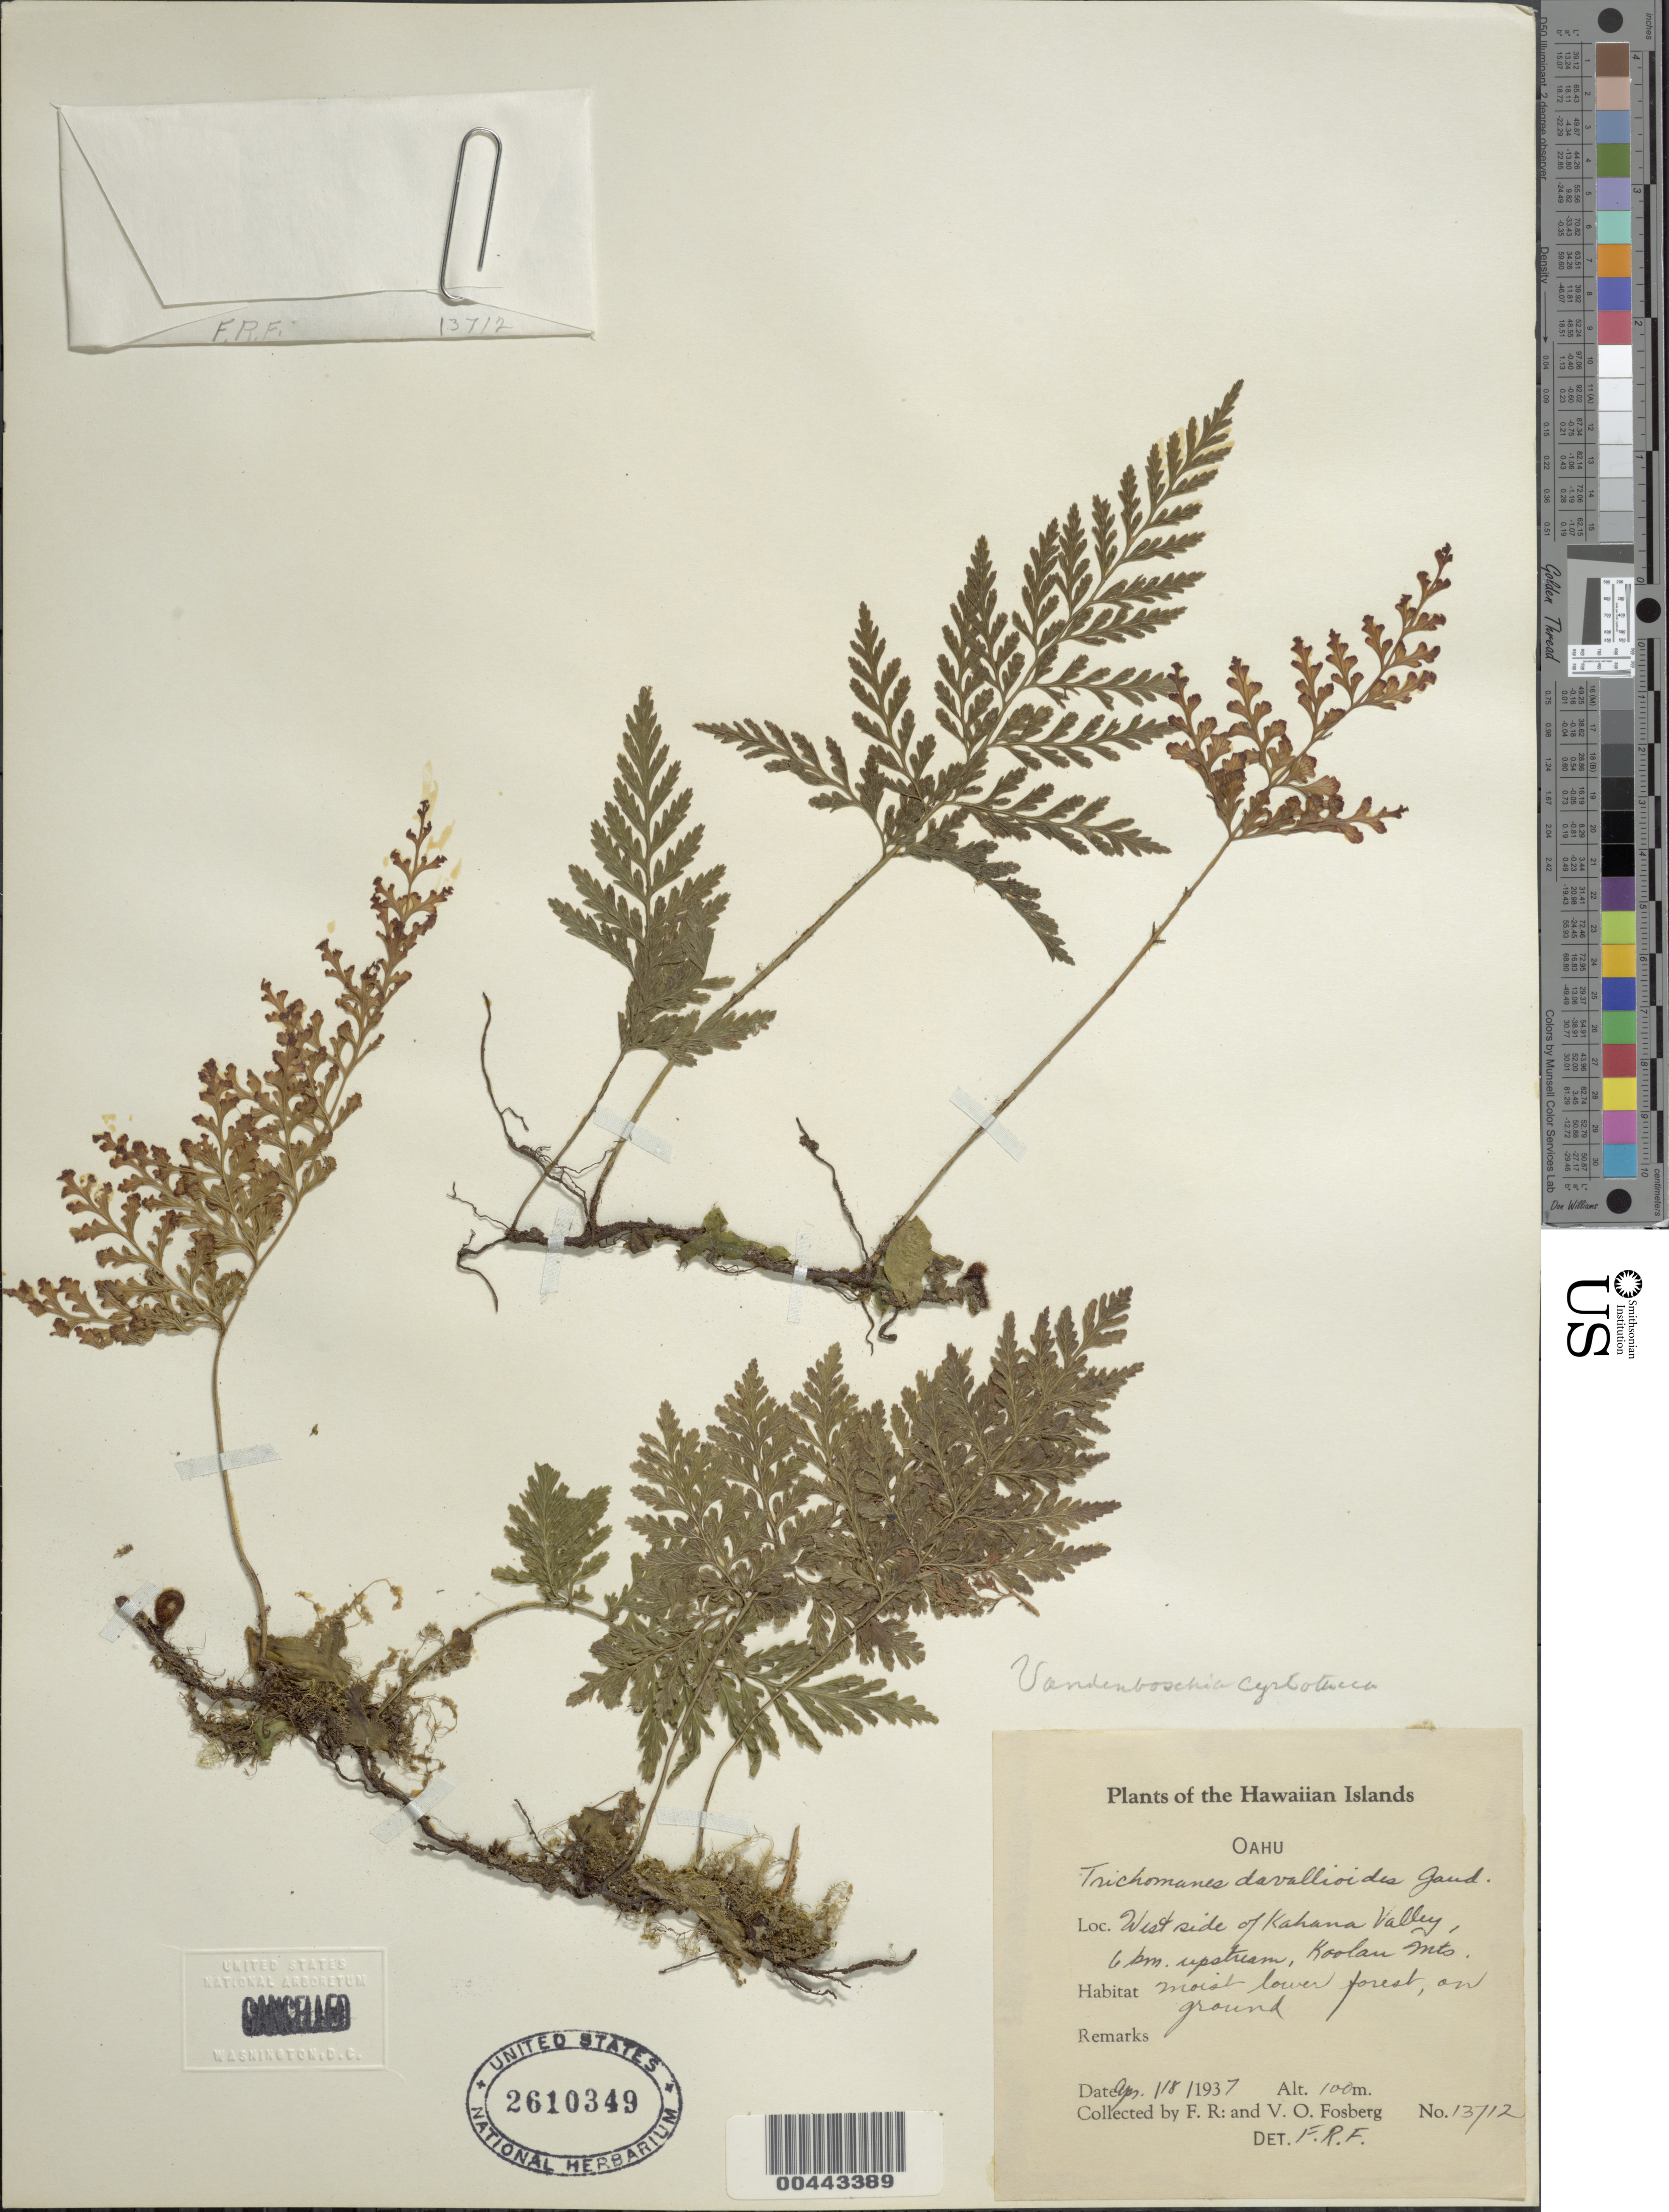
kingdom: Plantae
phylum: Tracheophyta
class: Polypodiopsida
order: Hymenophyllales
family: Hymenophyllaceae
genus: Vandenboschia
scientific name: Vandenboschia cyrtotheca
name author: Copel.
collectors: F. R. Fosberg & V. O. Fosberg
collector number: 13712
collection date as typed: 18 Apr 1937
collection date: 1937-04-18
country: United States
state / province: Hawaii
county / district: Honolulu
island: Oahu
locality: W side of Kahana Valley, 6 km upstream, Koolau Mts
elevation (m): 100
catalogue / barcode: US 2610349